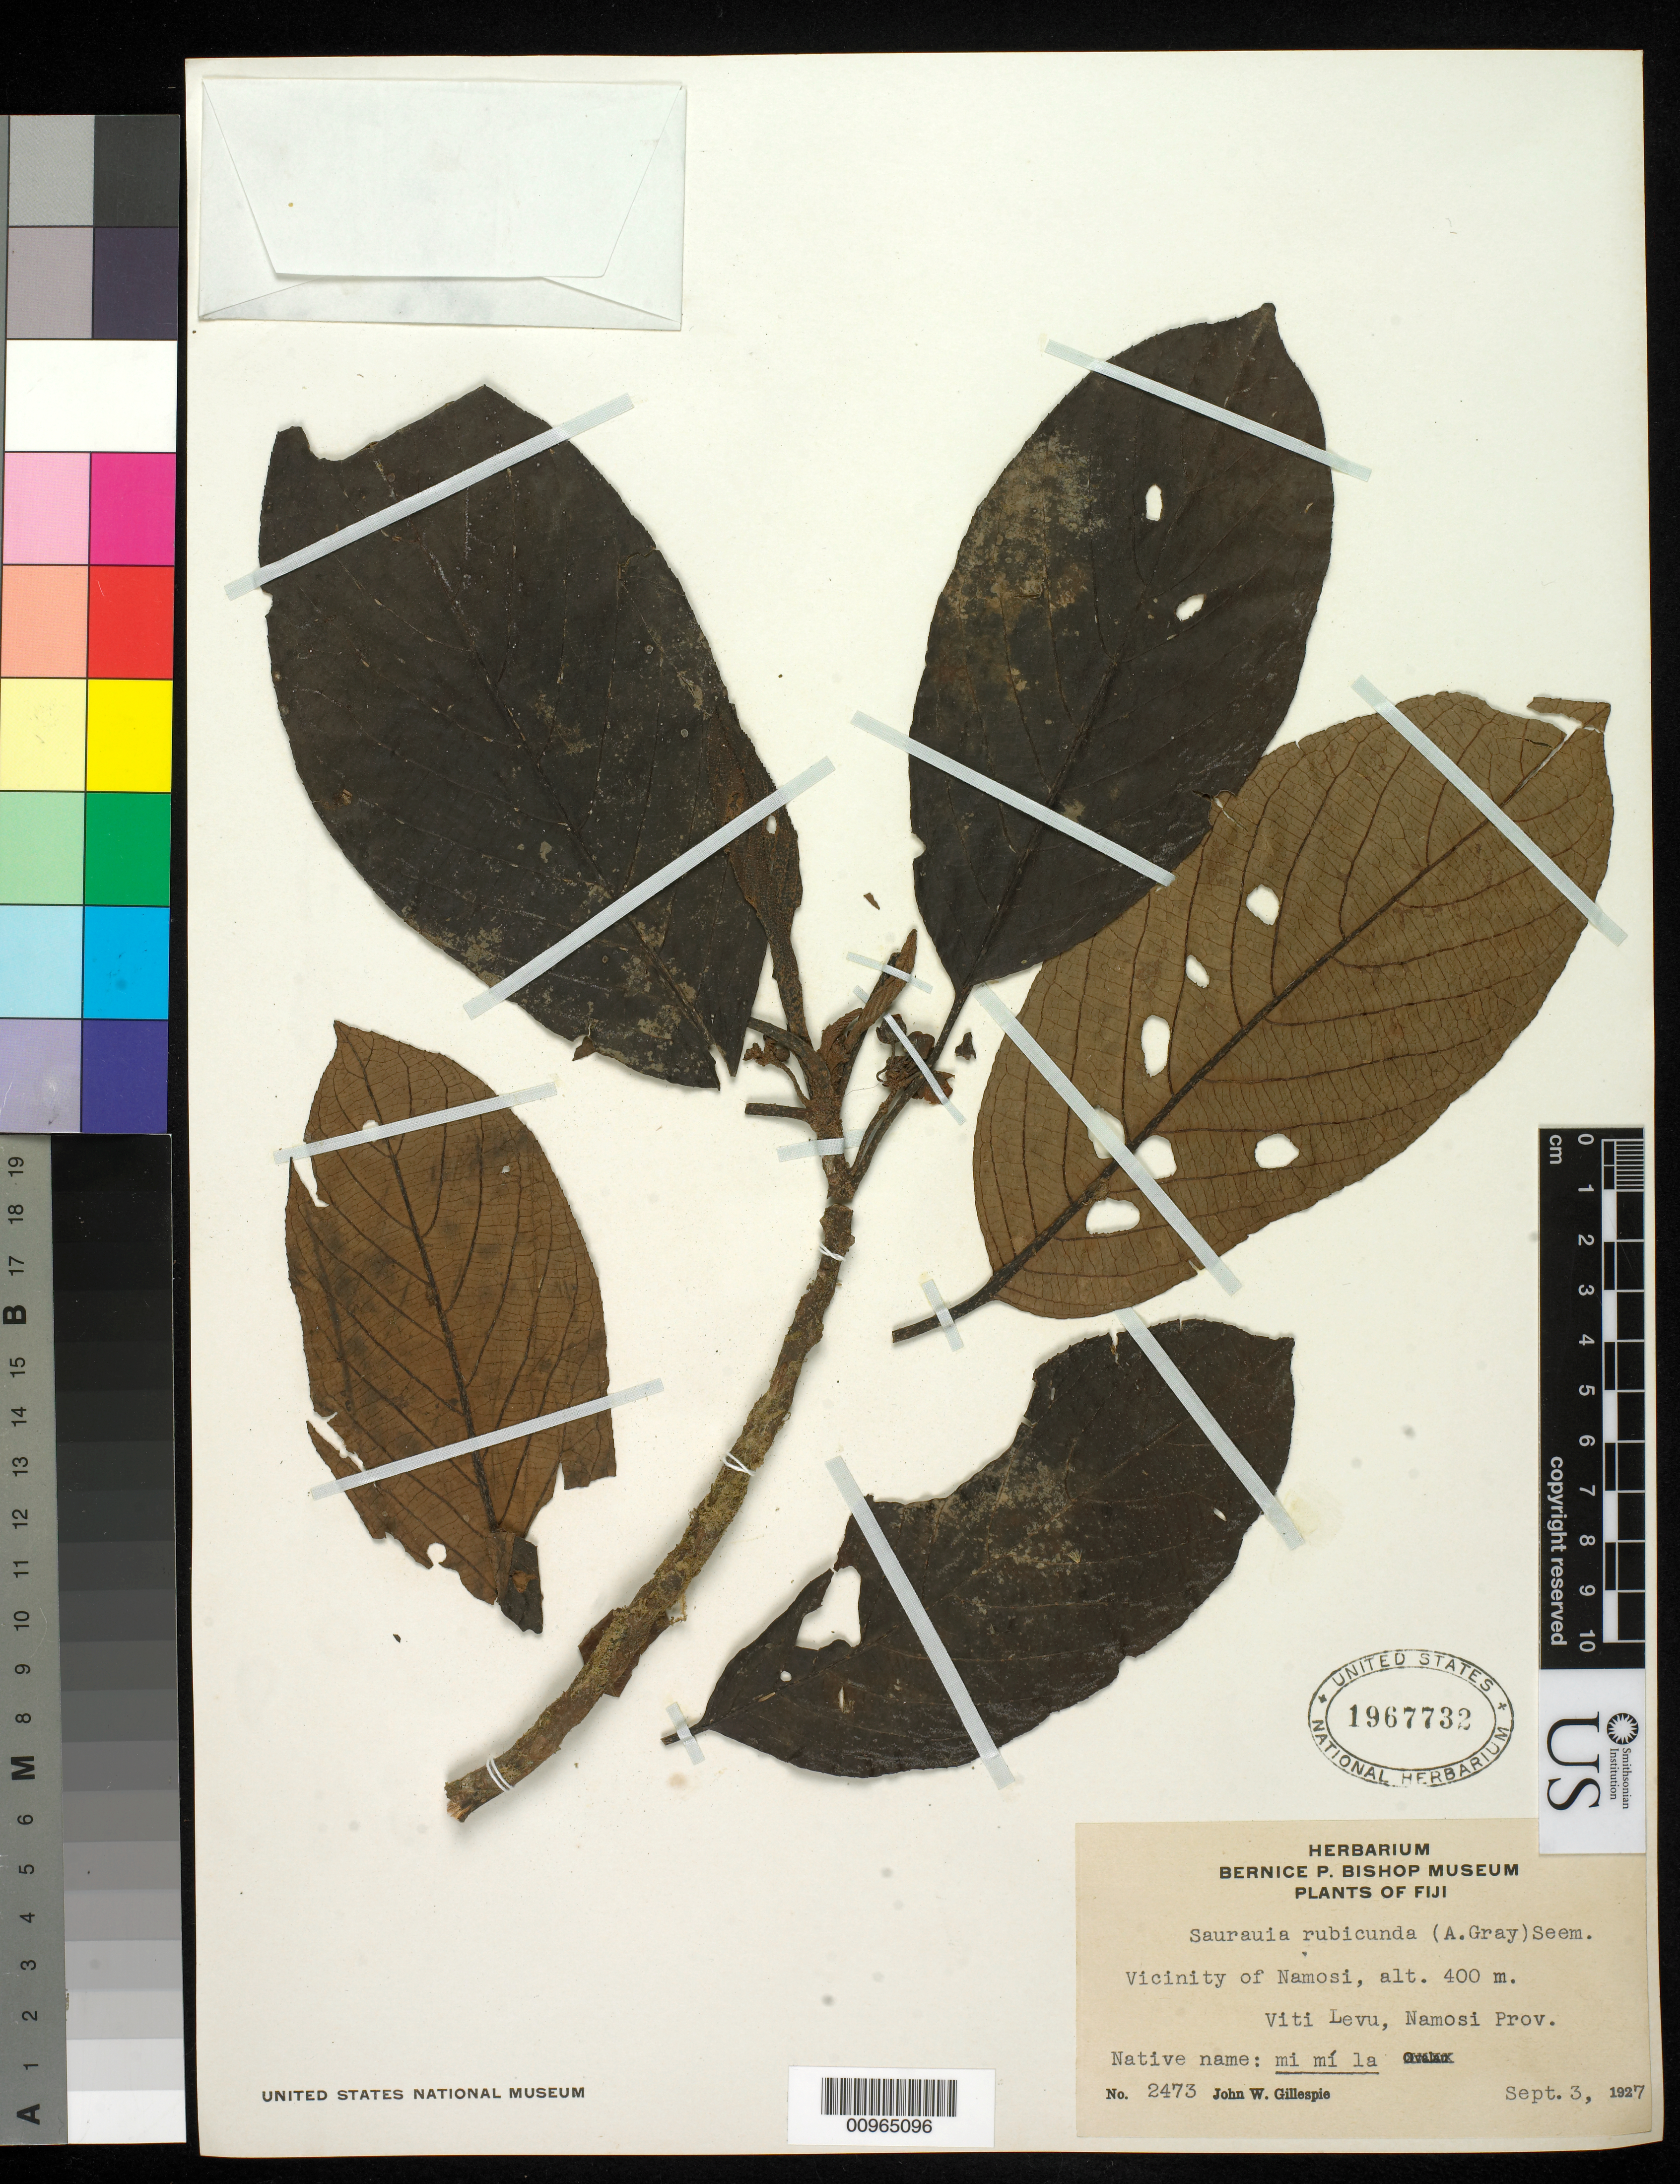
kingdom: Plantae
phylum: Tracheophyta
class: Magnoliopsida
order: Ericales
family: Actinidiaceae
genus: Saurauia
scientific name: Saurauia rubicunda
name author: Seem.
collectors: J. W. Gillespie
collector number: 2473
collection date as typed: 03 Sep 1927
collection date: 1927-09-03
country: Fiji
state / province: Central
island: Viti Levu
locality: Vicinity of Namosi Prov.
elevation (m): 400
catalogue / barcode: US 1967732